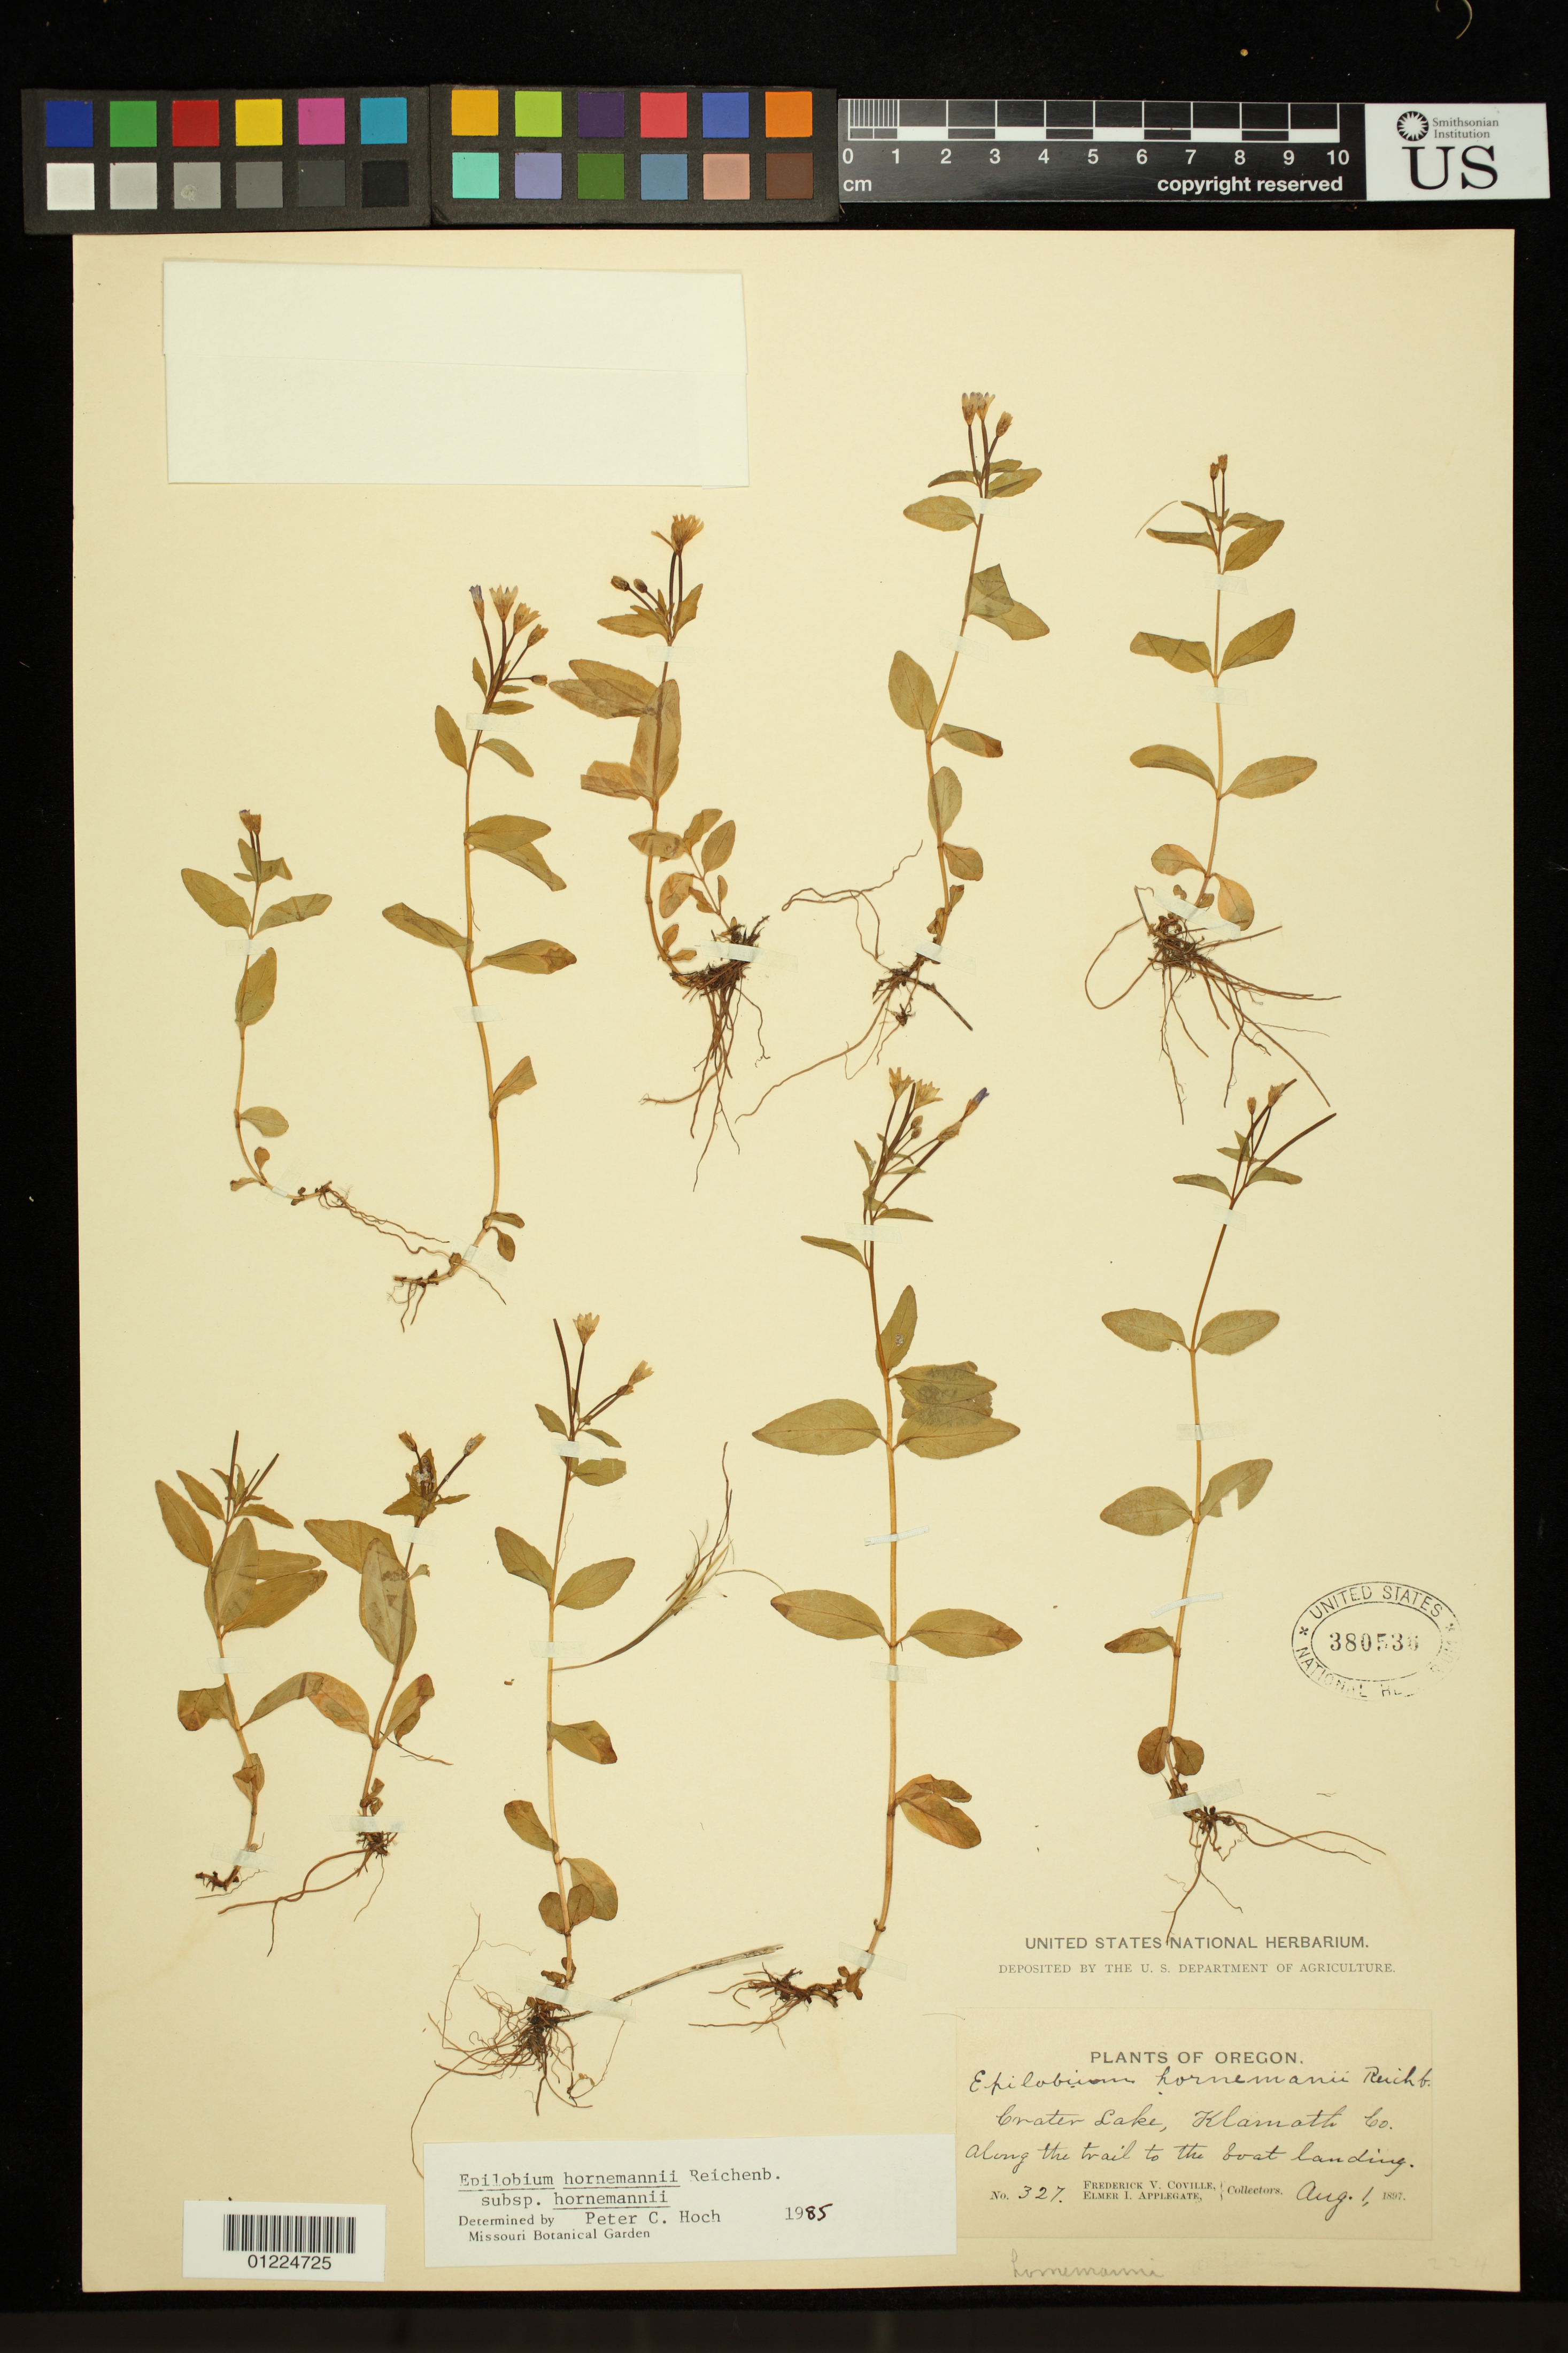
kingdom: Plantae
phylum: Tracheophyta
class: Magnoliopsida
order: Myrtales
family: Onagraceae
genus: Epilobium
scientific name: Epilobium hornemannii subsp. hornemannii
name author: Rchb.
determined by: Hoch, P. C.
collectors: F. V. Coville & E. I. Applegate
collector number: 327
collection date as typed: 01 Aug 1897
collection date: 1897-08-01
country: United States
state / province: Oregon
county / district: Klamath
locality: Crater Lake.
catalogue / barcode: US 380536